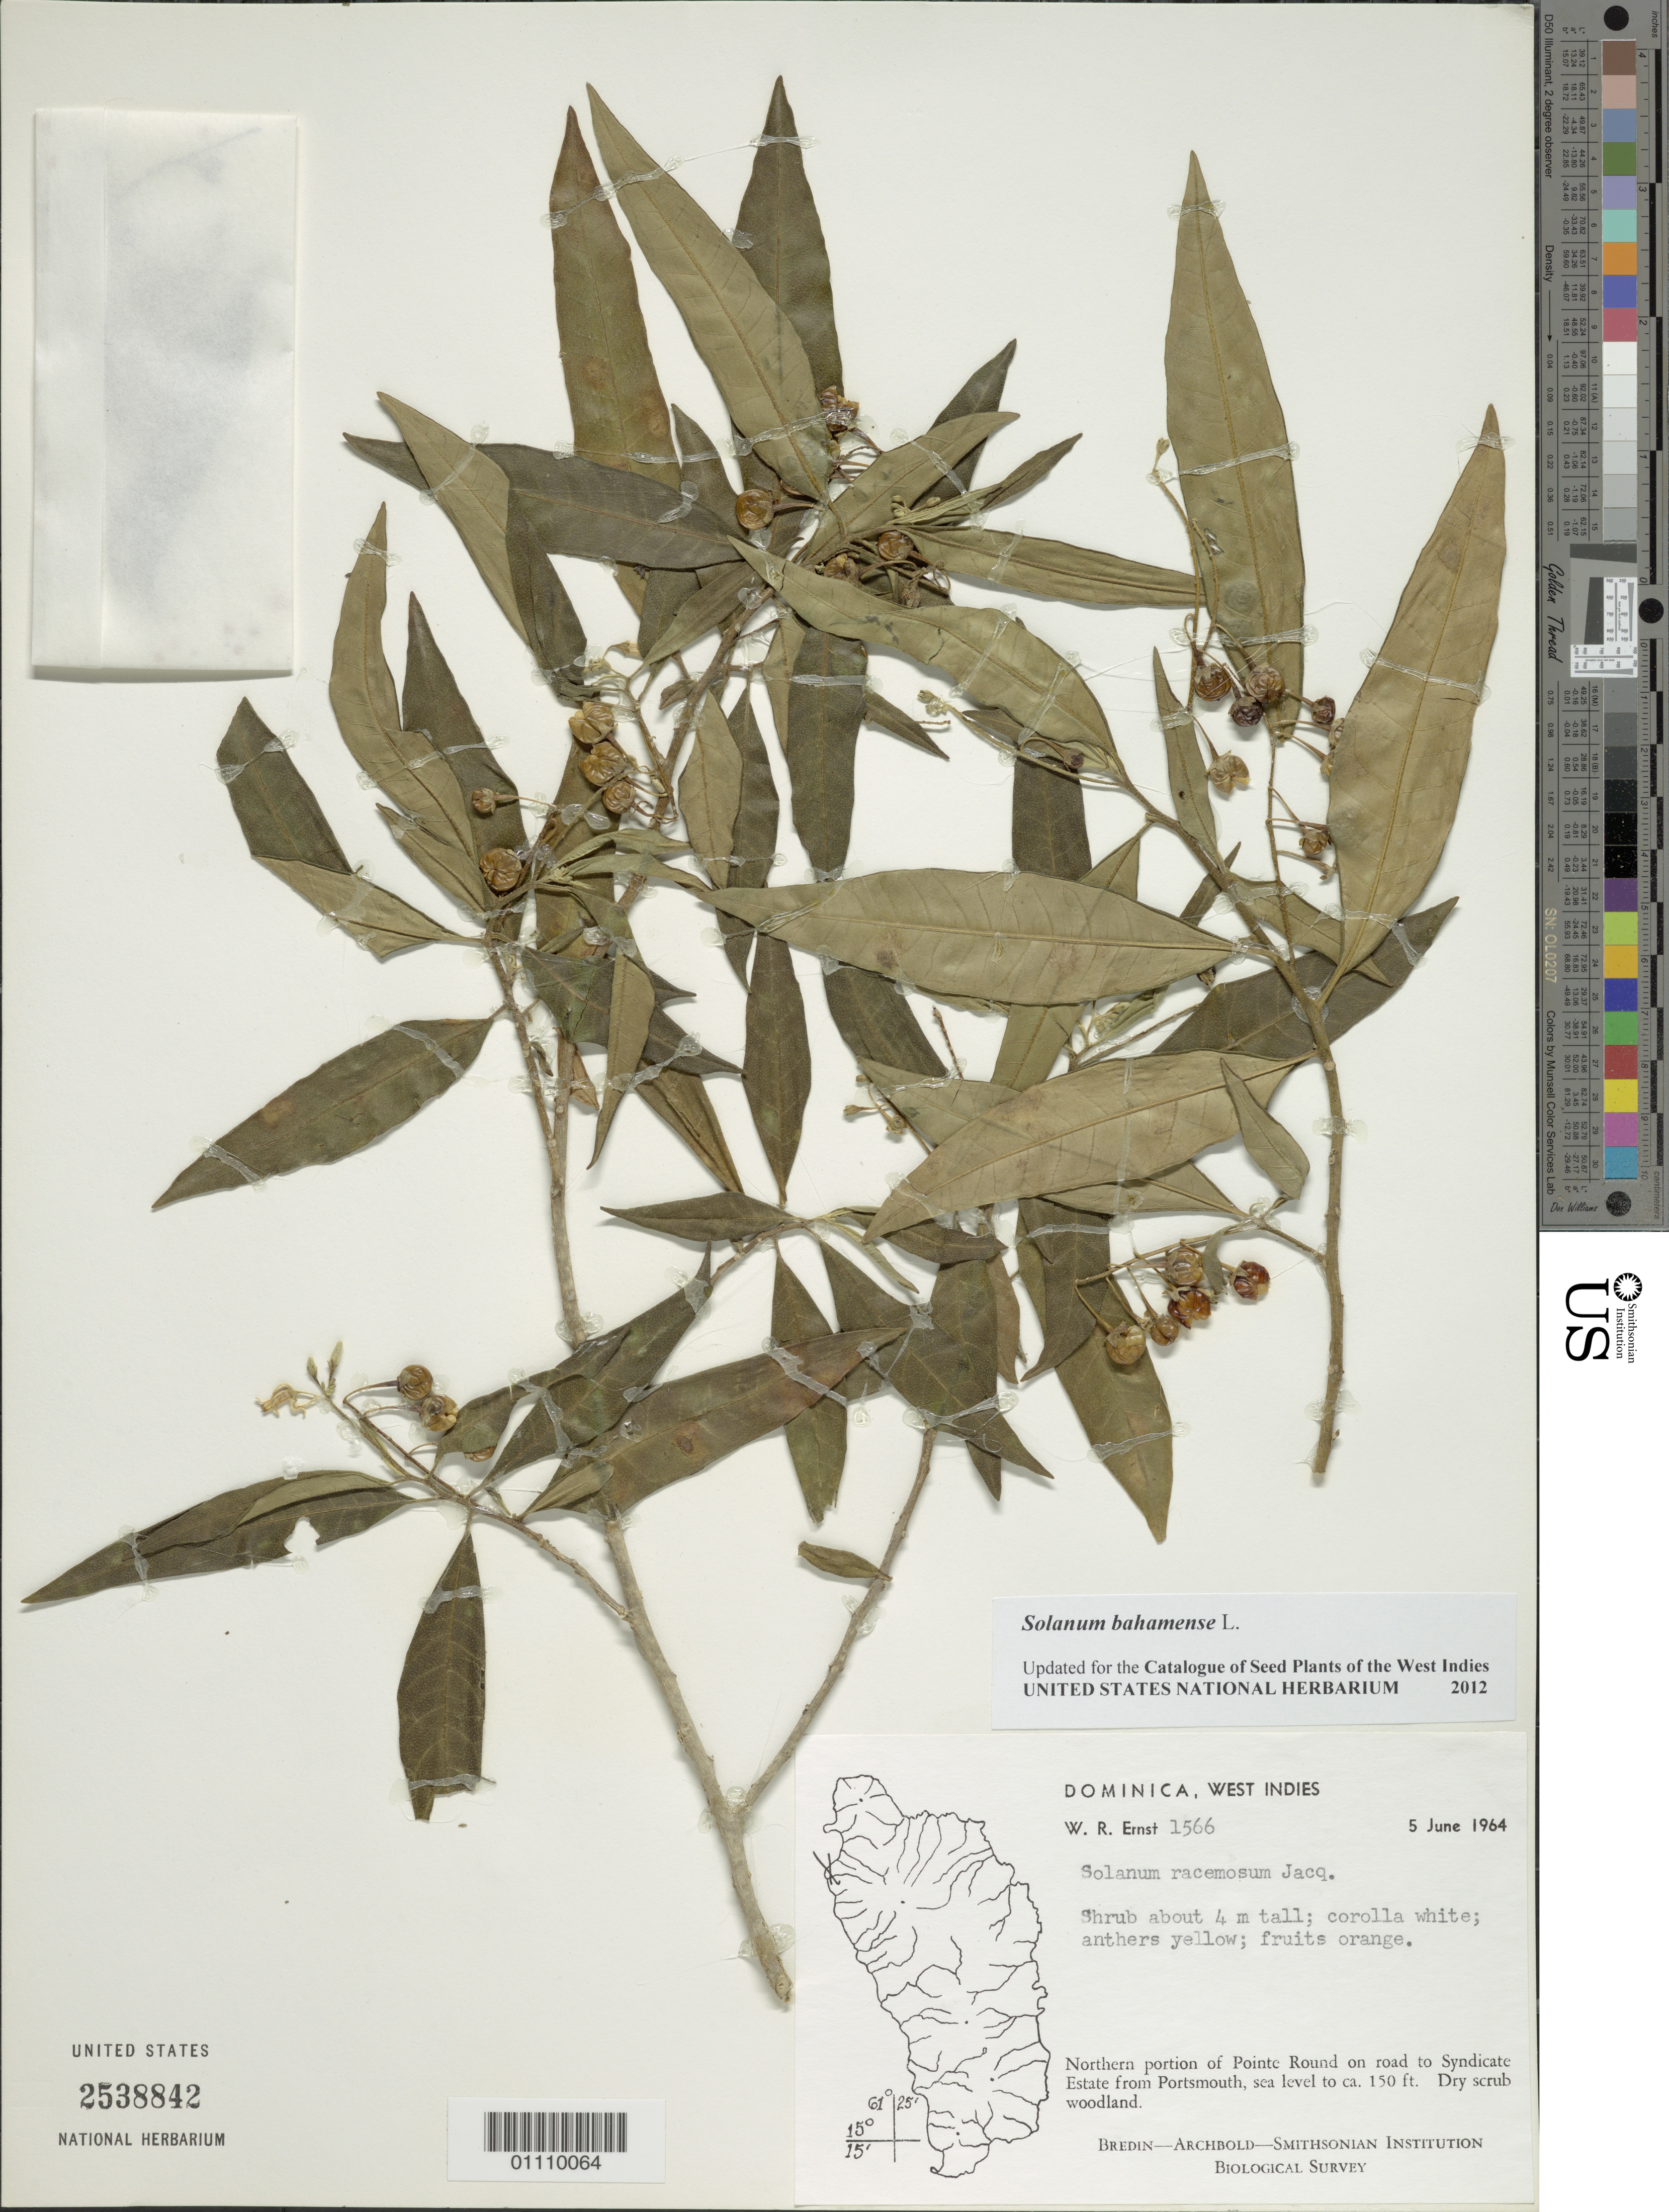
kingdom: Plantae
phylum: Tracheophyta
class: Magnoliopsida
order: Solanales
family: Solanaceae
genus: Solanum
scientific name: Solanum bahamense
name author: L.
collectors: W. R. Ernst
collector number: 1566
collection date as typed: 05 Jun 1964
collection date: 1964-06-05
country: Dominica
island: Dominica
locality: Pointe Round, N portion; on road to Syndicate Estate from Portsmouth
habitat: Dry scrub woodland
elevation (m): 0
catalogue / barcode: US 2538842